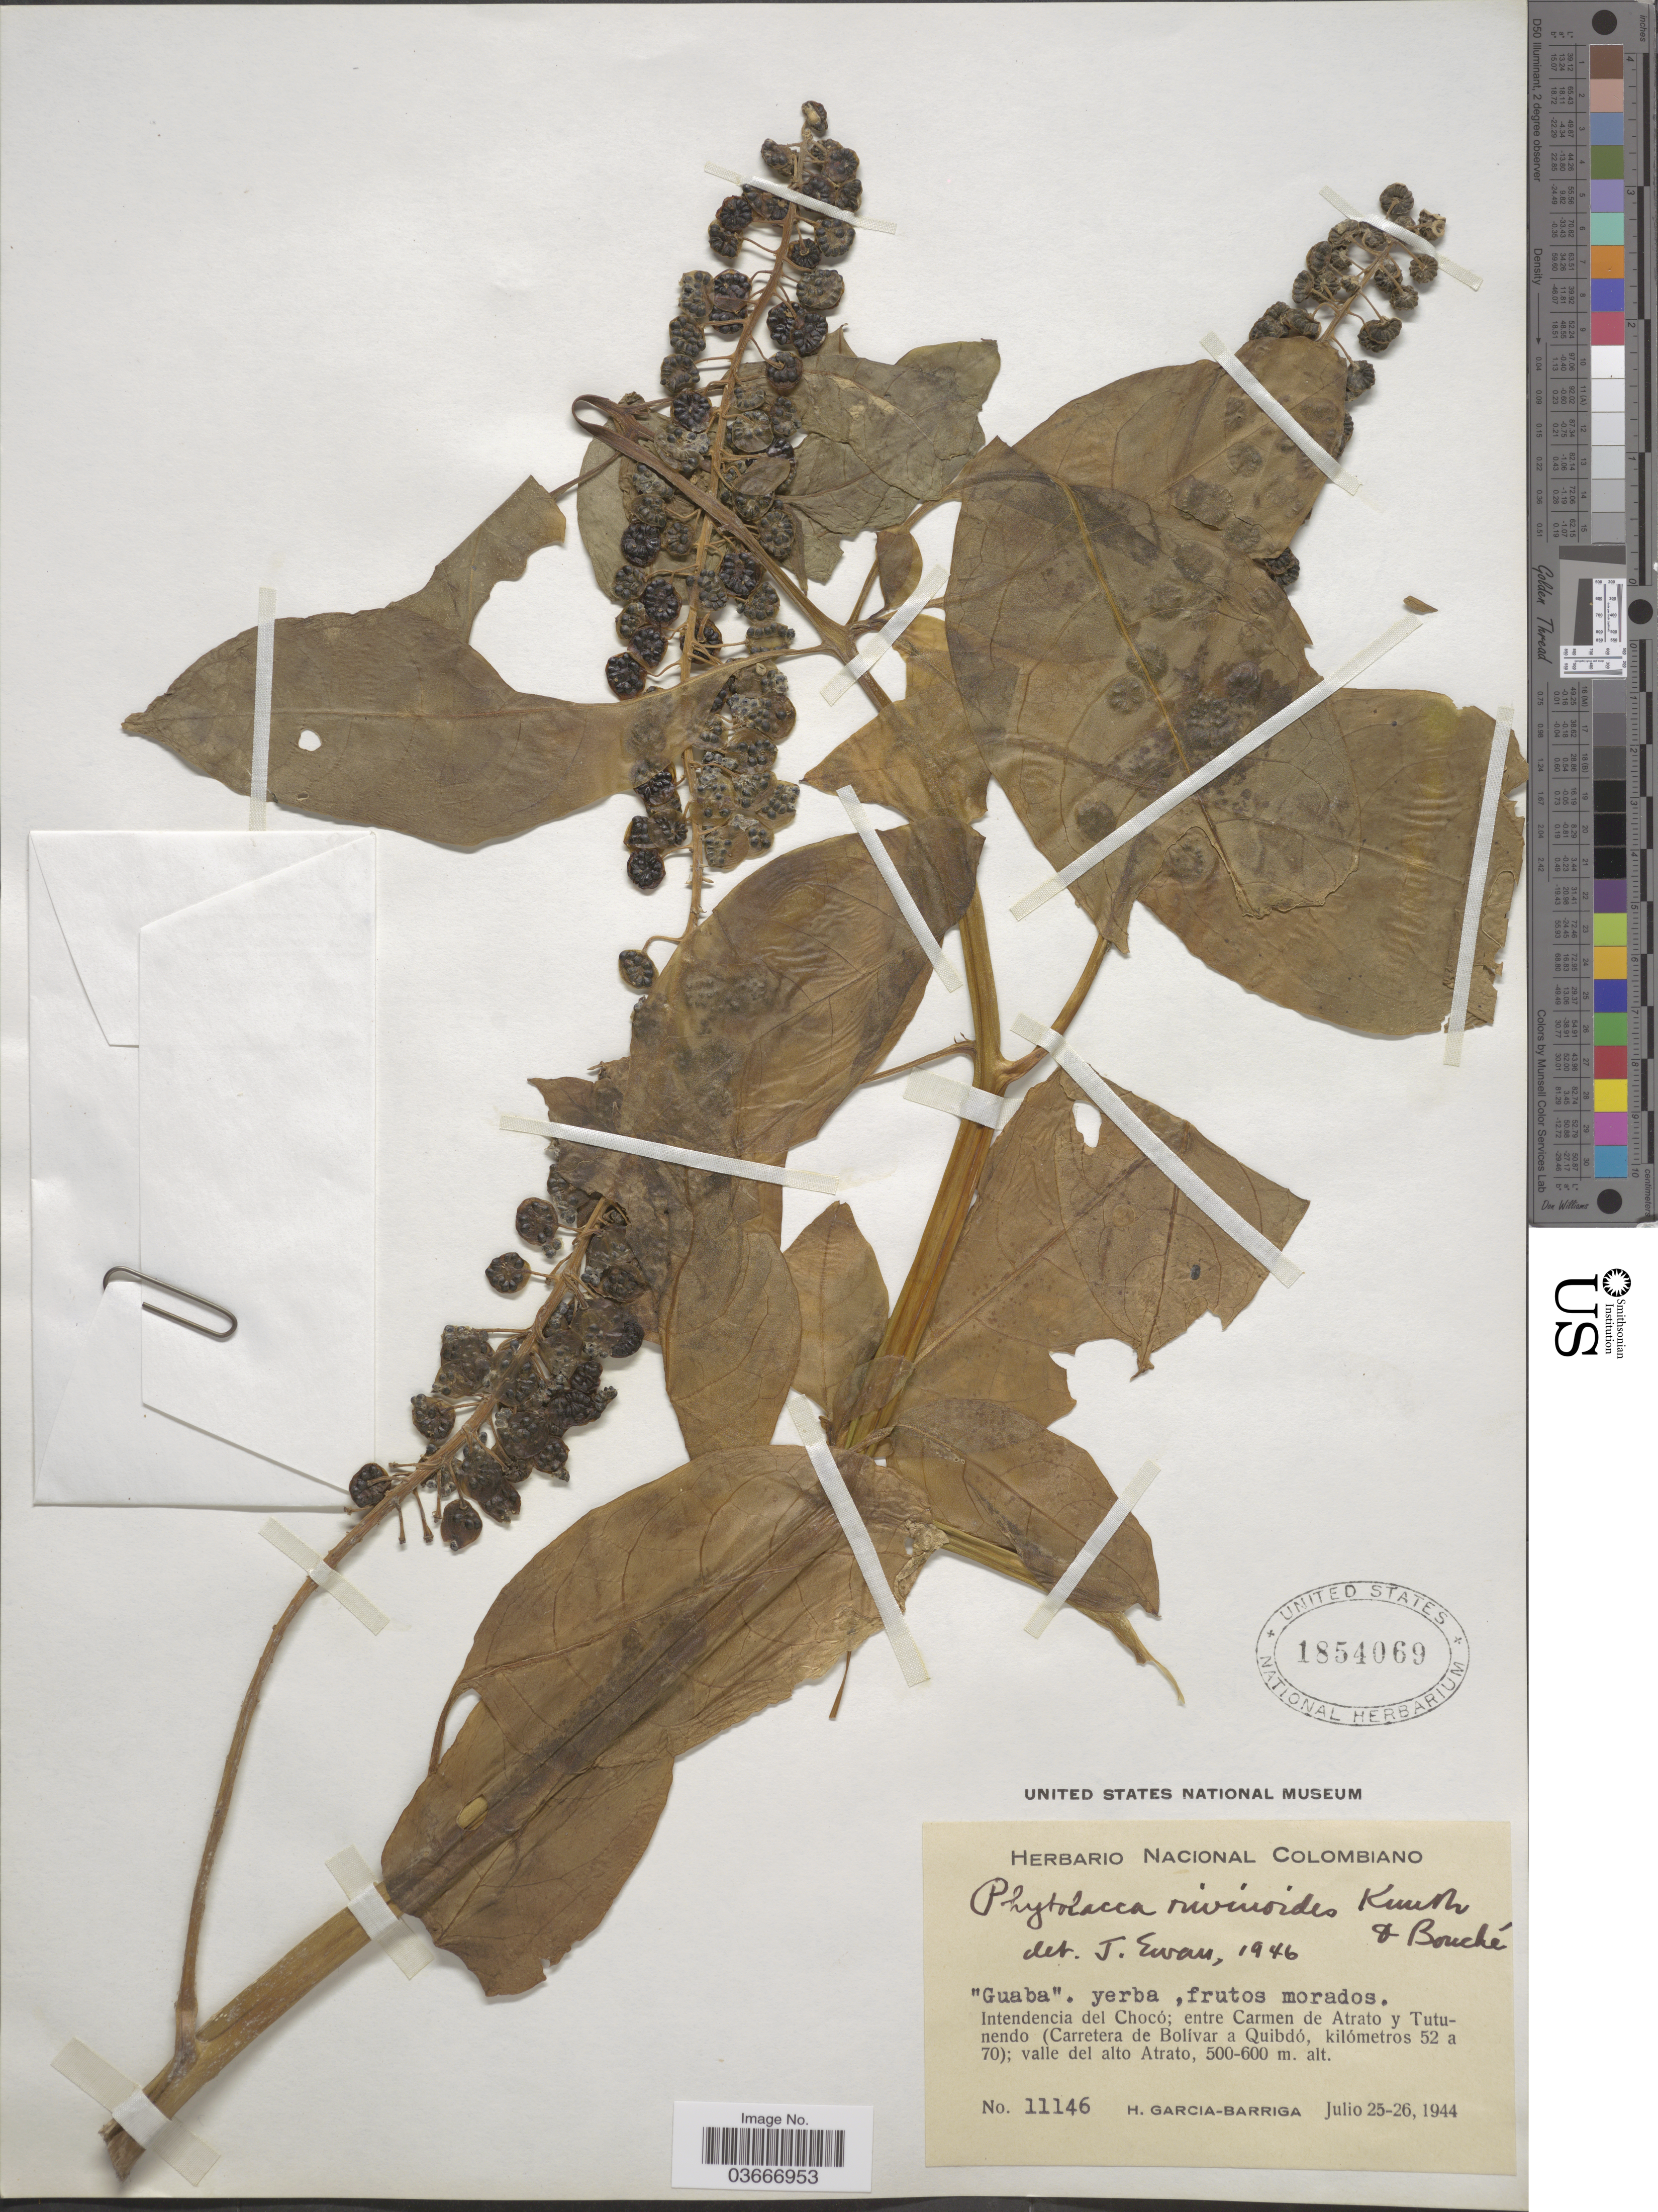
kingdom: Plantae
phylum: Tracheophyta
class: Magnoliopsida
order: Caryophyllales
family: Phytolaccaceae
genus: Phytolacca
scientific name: Phytolacca rivinoides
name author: Kunth & C.D. Bouché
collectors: H. García Barriga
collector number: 11146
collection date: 1944-07-25/1944-07-26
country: Colombia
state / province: Chocó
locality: Intendencia del Chocó; entre Carmen de Atrato y Tutunendo (Carretera de Bolívar a Quibdó, kilómetros 52 a 70); valle del alto Atrato.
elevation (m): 500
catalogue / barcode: US 1854069